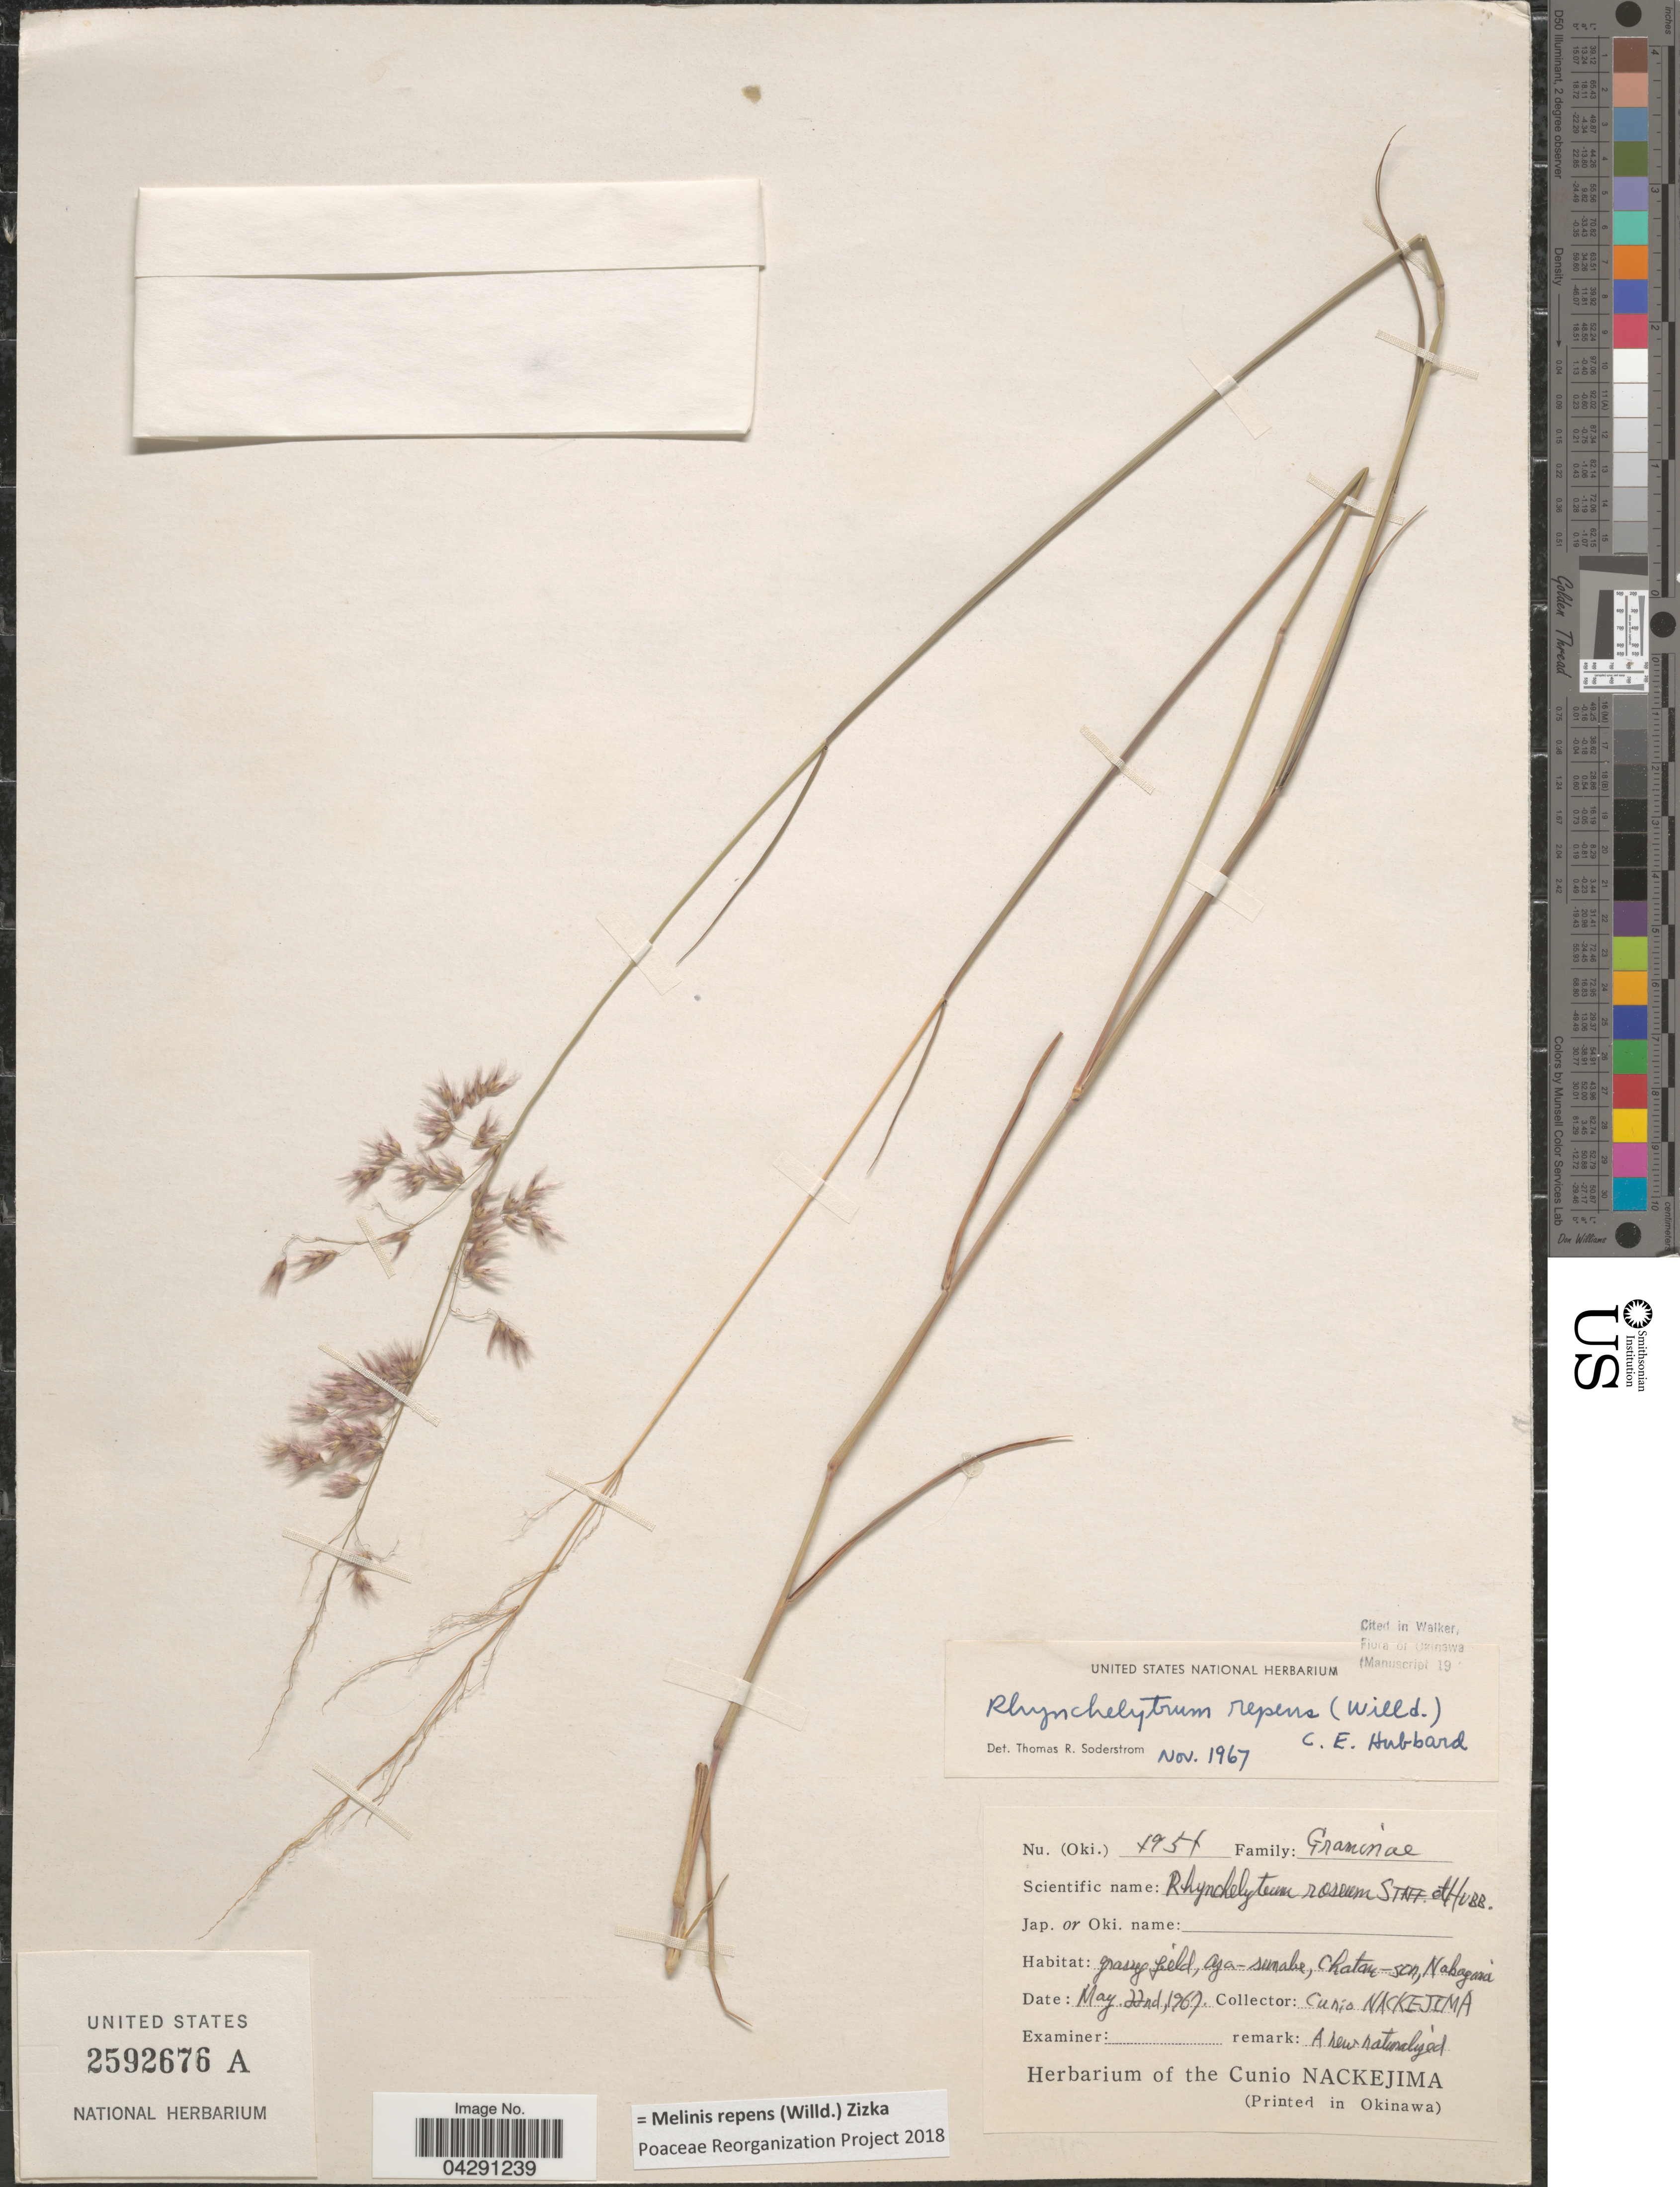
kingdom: Plantae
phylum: Tracheophyta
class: Liliopsida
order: Poales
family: Poaceae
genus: Melinis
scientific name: Melinis repens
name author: (Willd.) Zizka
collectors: C. Nackejima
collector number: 4951*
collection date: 1967-05-22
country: Japan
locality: Chatan-son, Nakagami.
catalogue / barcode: US 2592676A